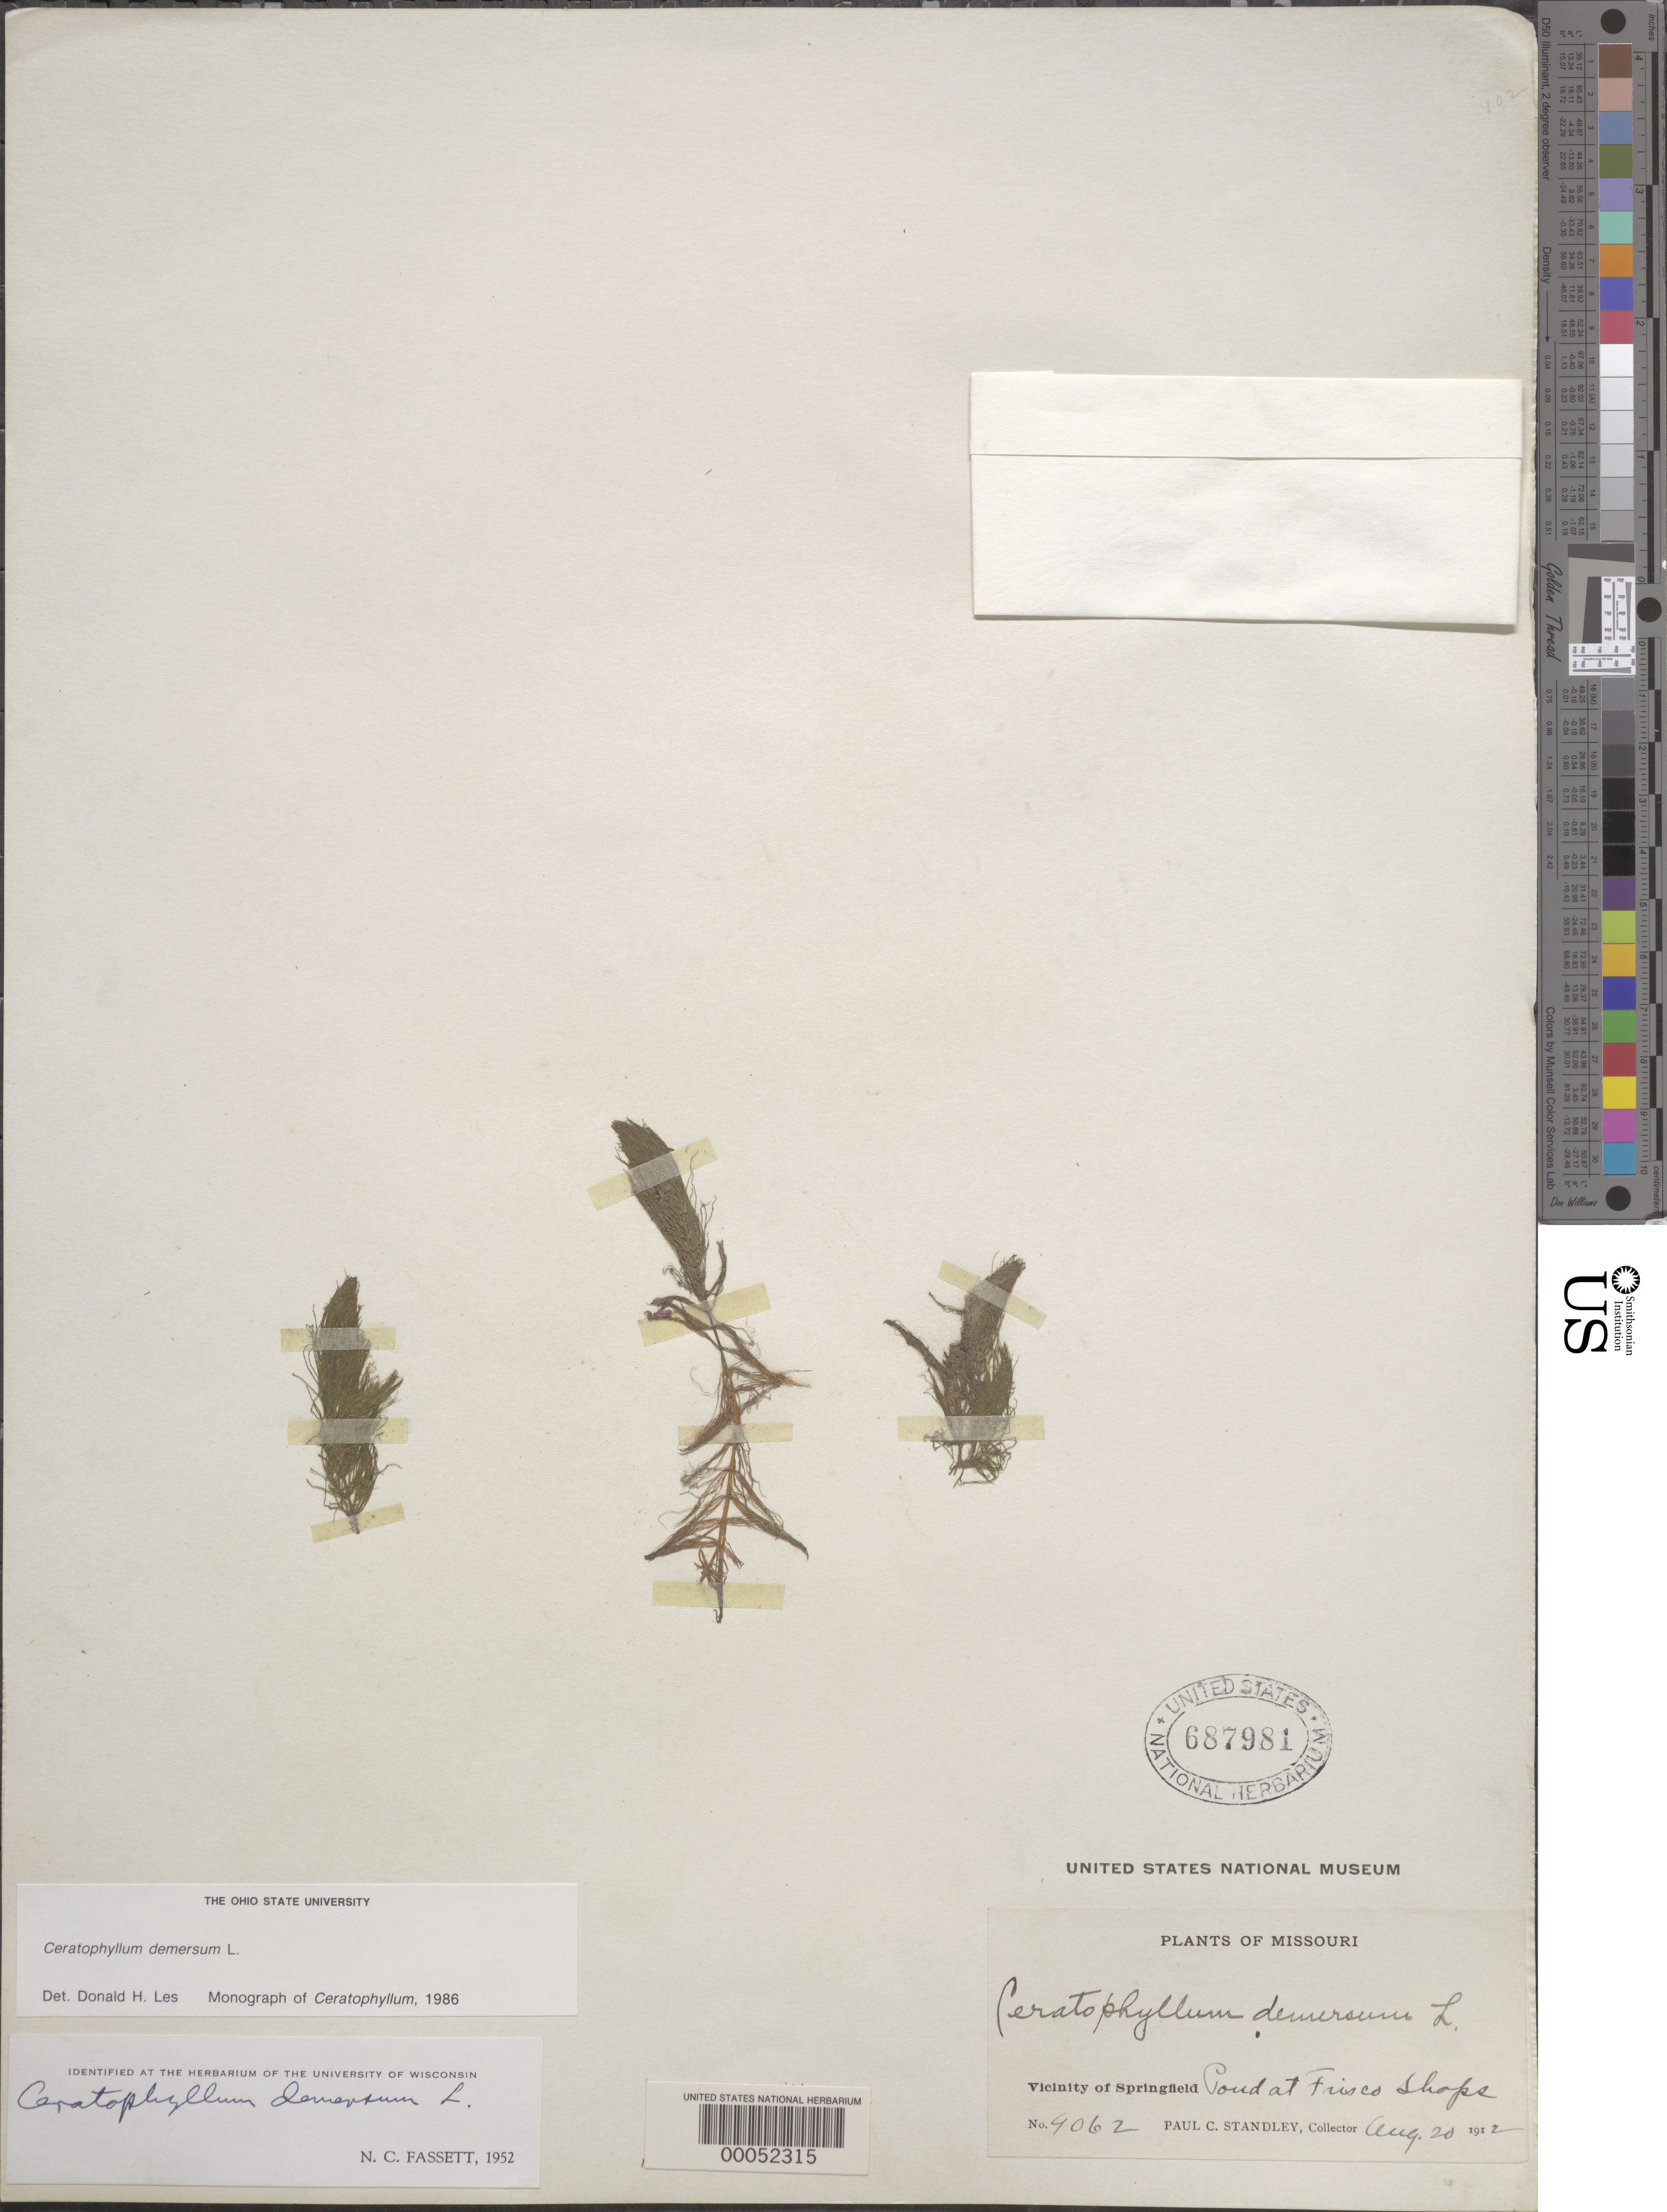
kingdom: Plantae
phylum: Tracheophyta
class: Magnoliopsida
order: Ceratophyllales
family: Ceratophyllaceae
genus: Ceratophyllum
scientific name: Ceratophyllum demersum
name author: L.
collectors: P. C. Standley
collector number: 9062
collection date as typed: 20 Aug 1912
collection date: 1912-08-20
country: United States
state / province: Missouri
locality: Pond at frisco shops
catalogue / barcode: US 687981